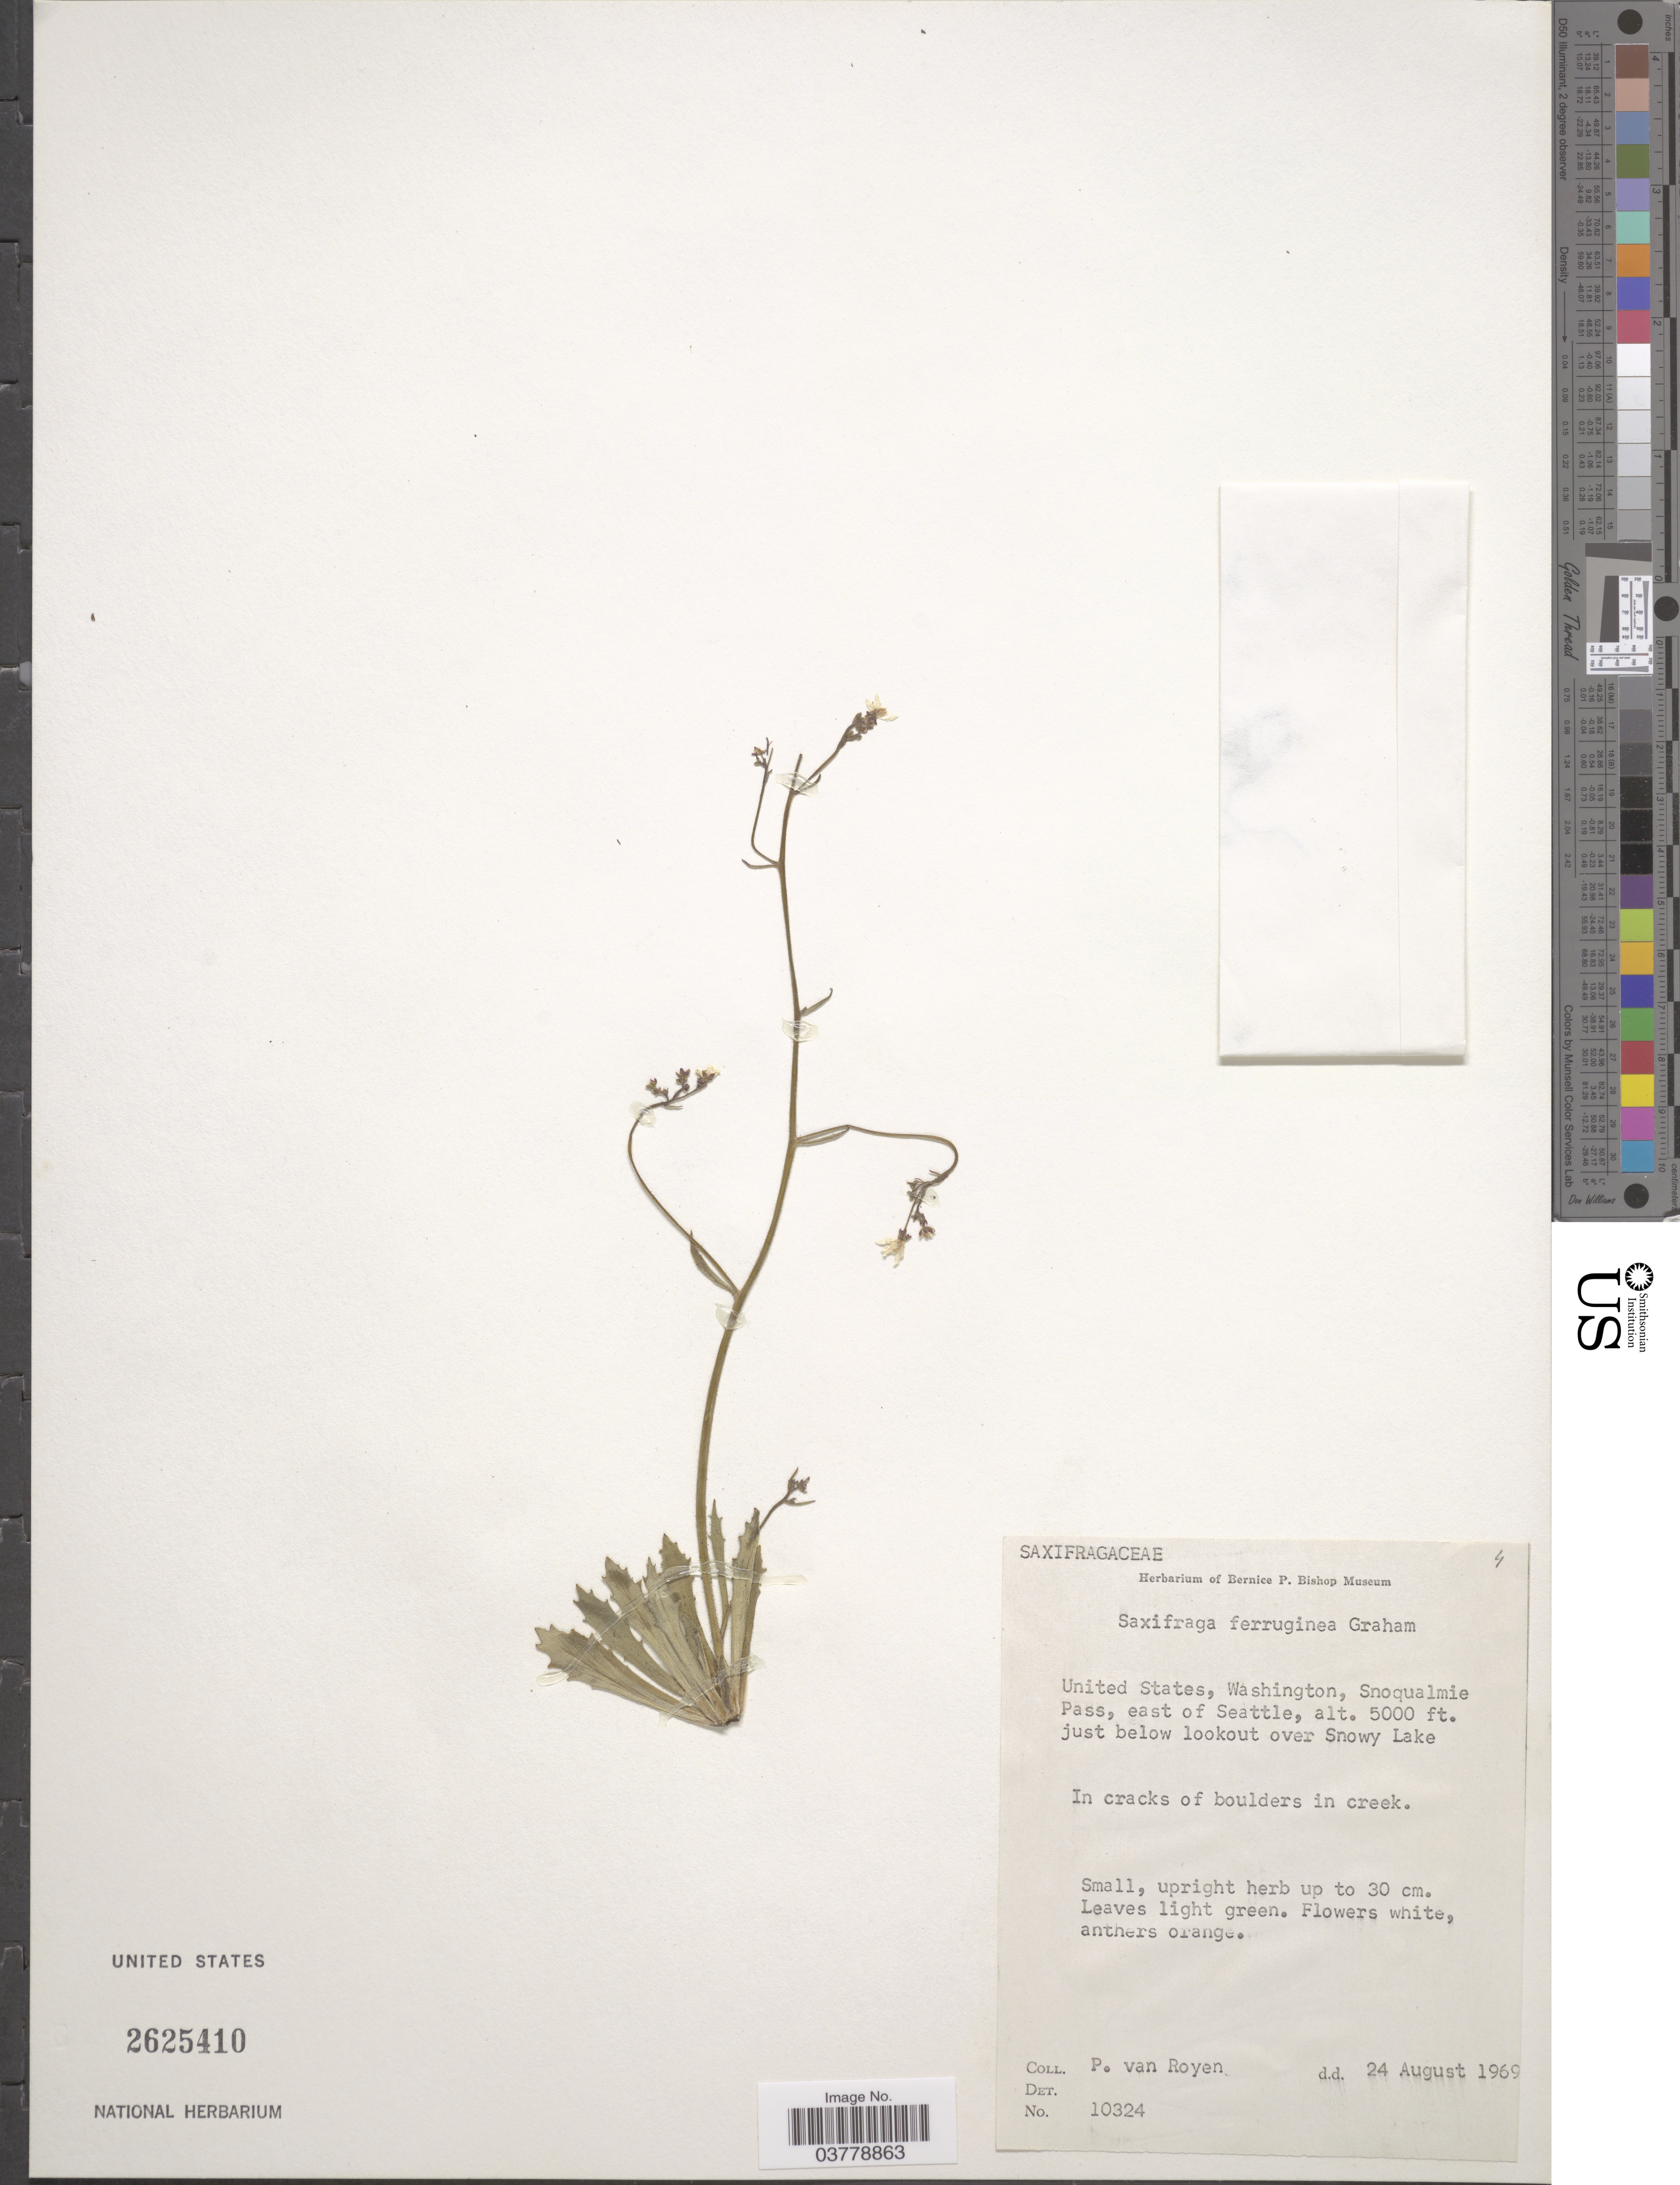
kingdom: Plantae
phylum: Tracheophyta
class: Magnoliopsida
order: Saxifragales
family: Saxifragaceae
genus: Micranthes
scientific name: Micranthes ferruginea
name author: (Graham) Brouillet & Gornall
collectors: P. van Royen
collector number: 10324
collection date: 1969-08-24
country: United States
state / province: Washington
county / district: King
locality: Snoqualmie Pass, east of Seattle, just below lookout over Snowy Lake.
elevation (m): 1524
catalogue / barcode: US 2625410